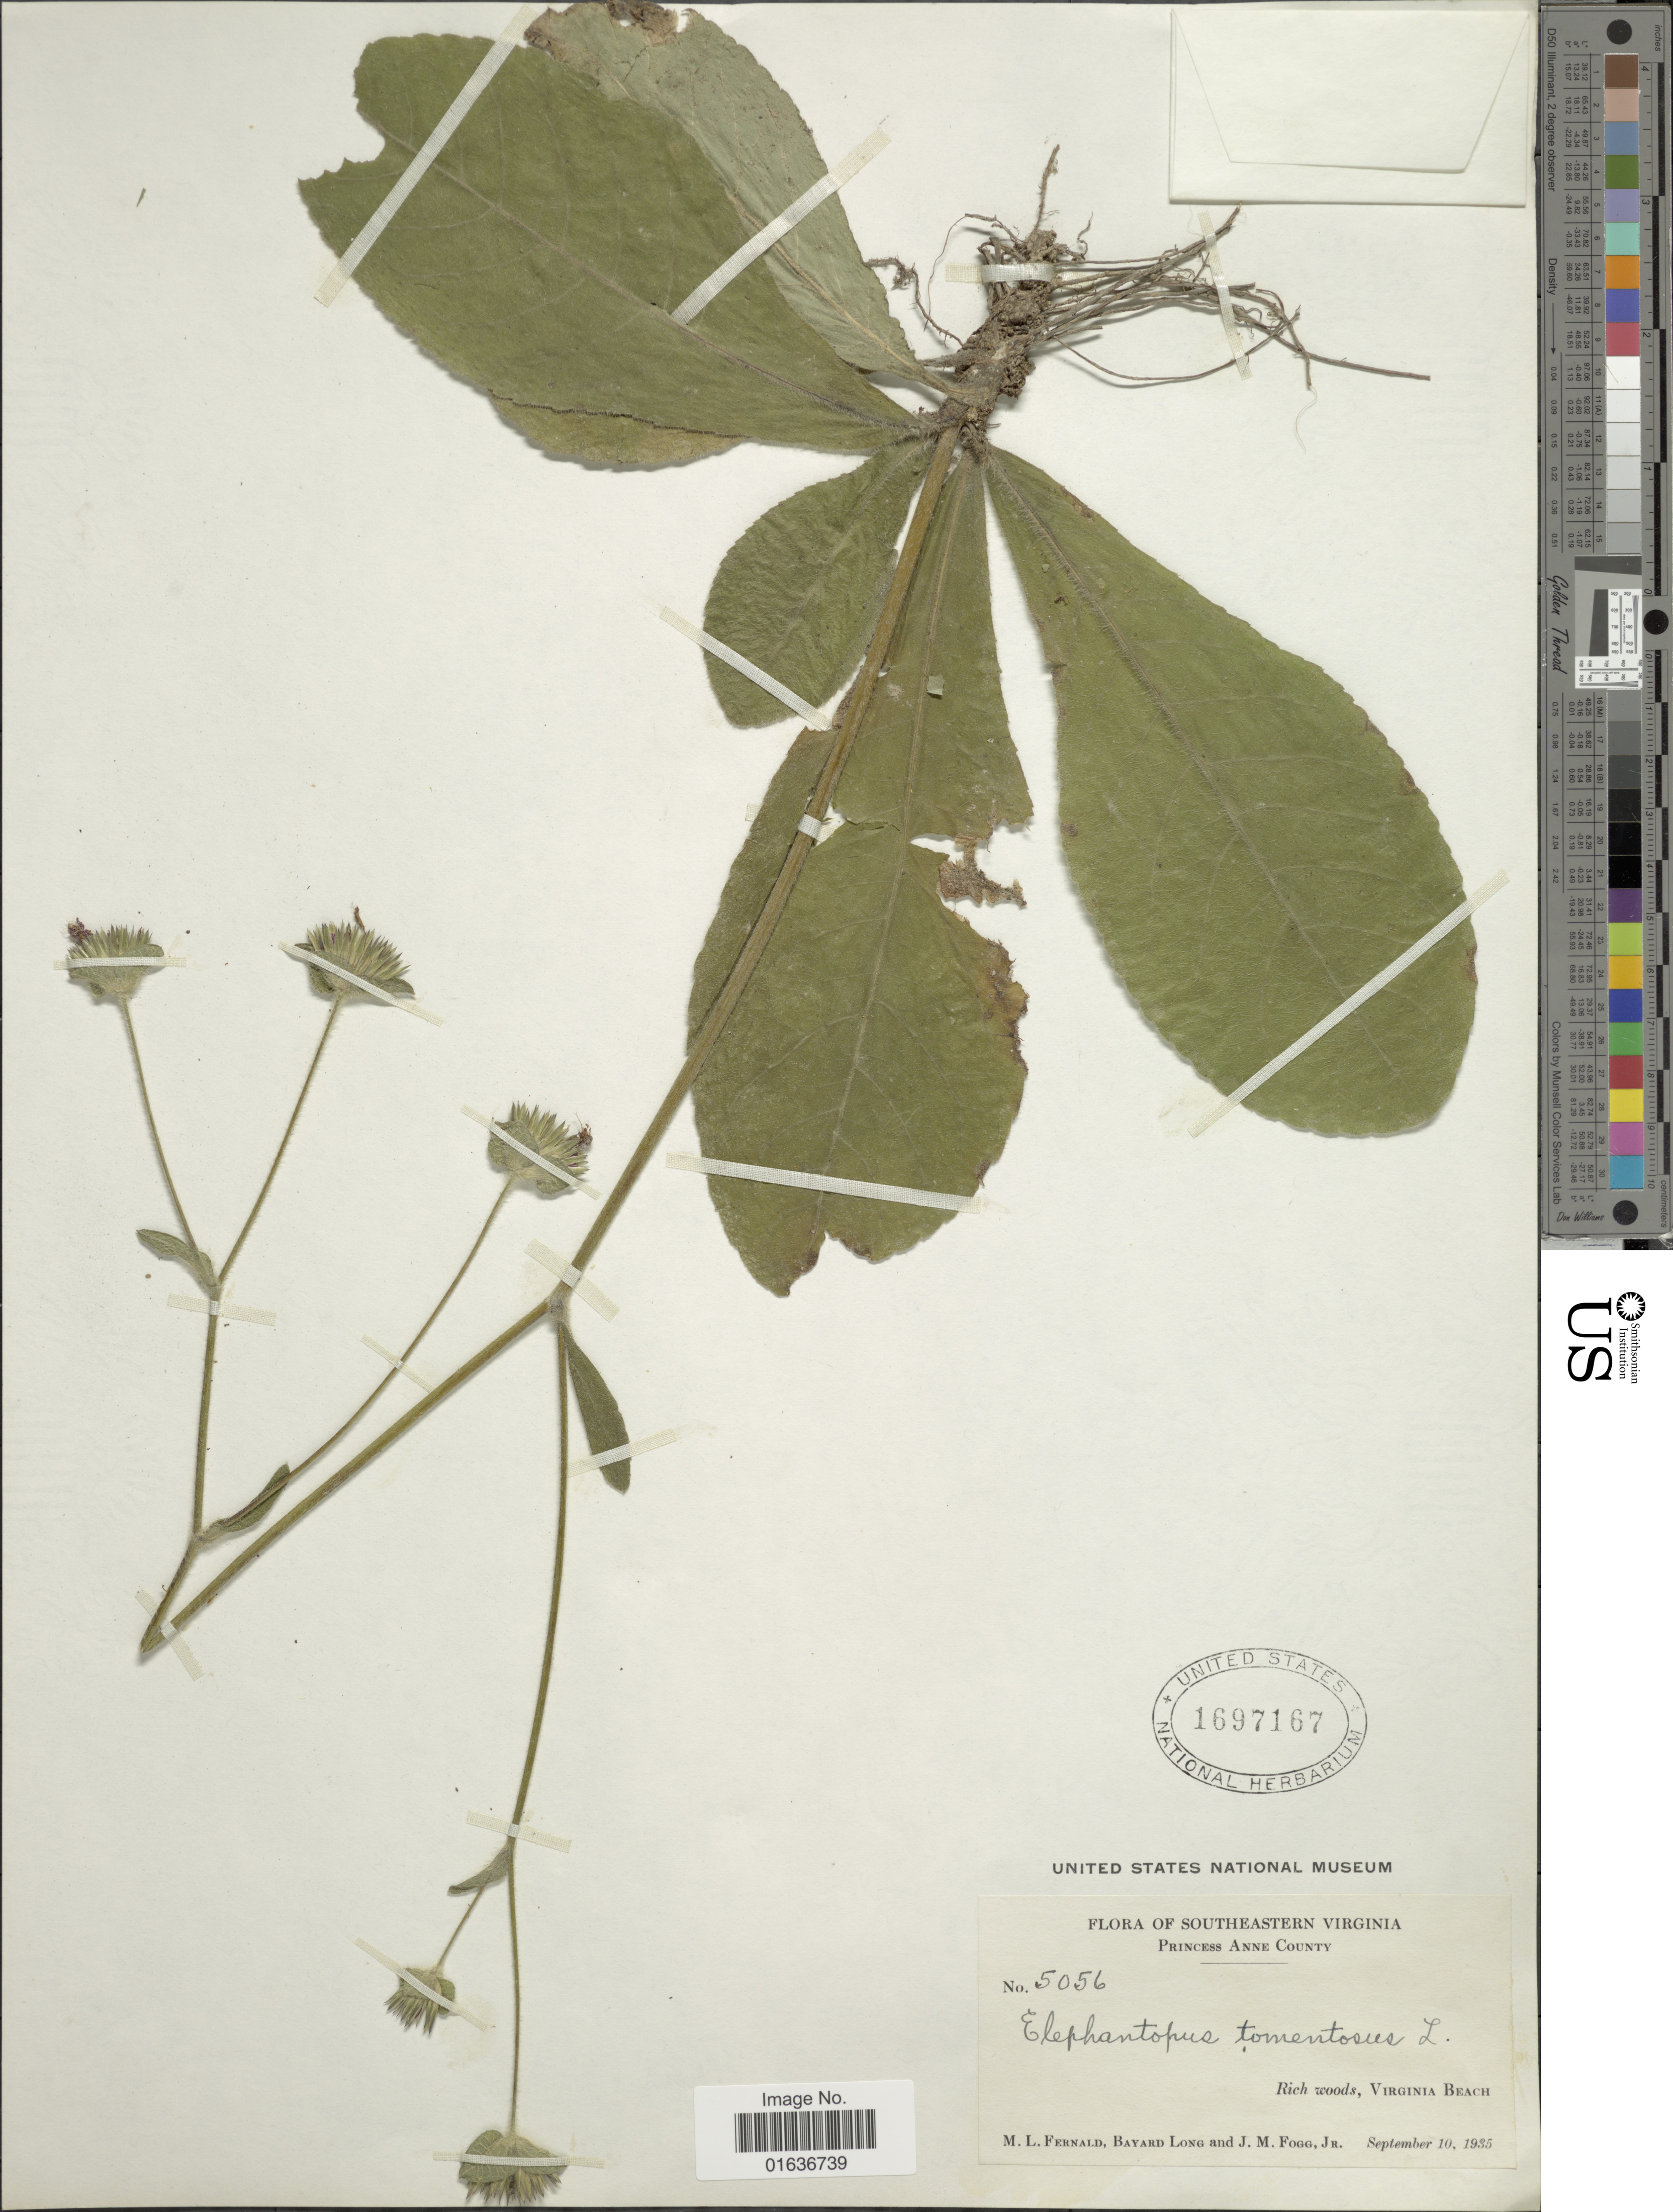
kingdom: Plantae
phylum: Tracheophyta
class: Magnoliopsida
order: Asterales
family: Asteraceae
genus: Elephantopus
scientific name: Elephantopus tomentosus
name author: L.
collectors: M. L. Fernald, B. Long & J. Fogg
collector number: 5056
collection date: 1935-09-10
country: United States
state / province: Virginia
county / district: City of Virginia Beach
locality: Southeastern Virginia, Princess Anne (=historic county name) County, Rich woods, Virginia Beach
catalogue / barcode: US 1697167